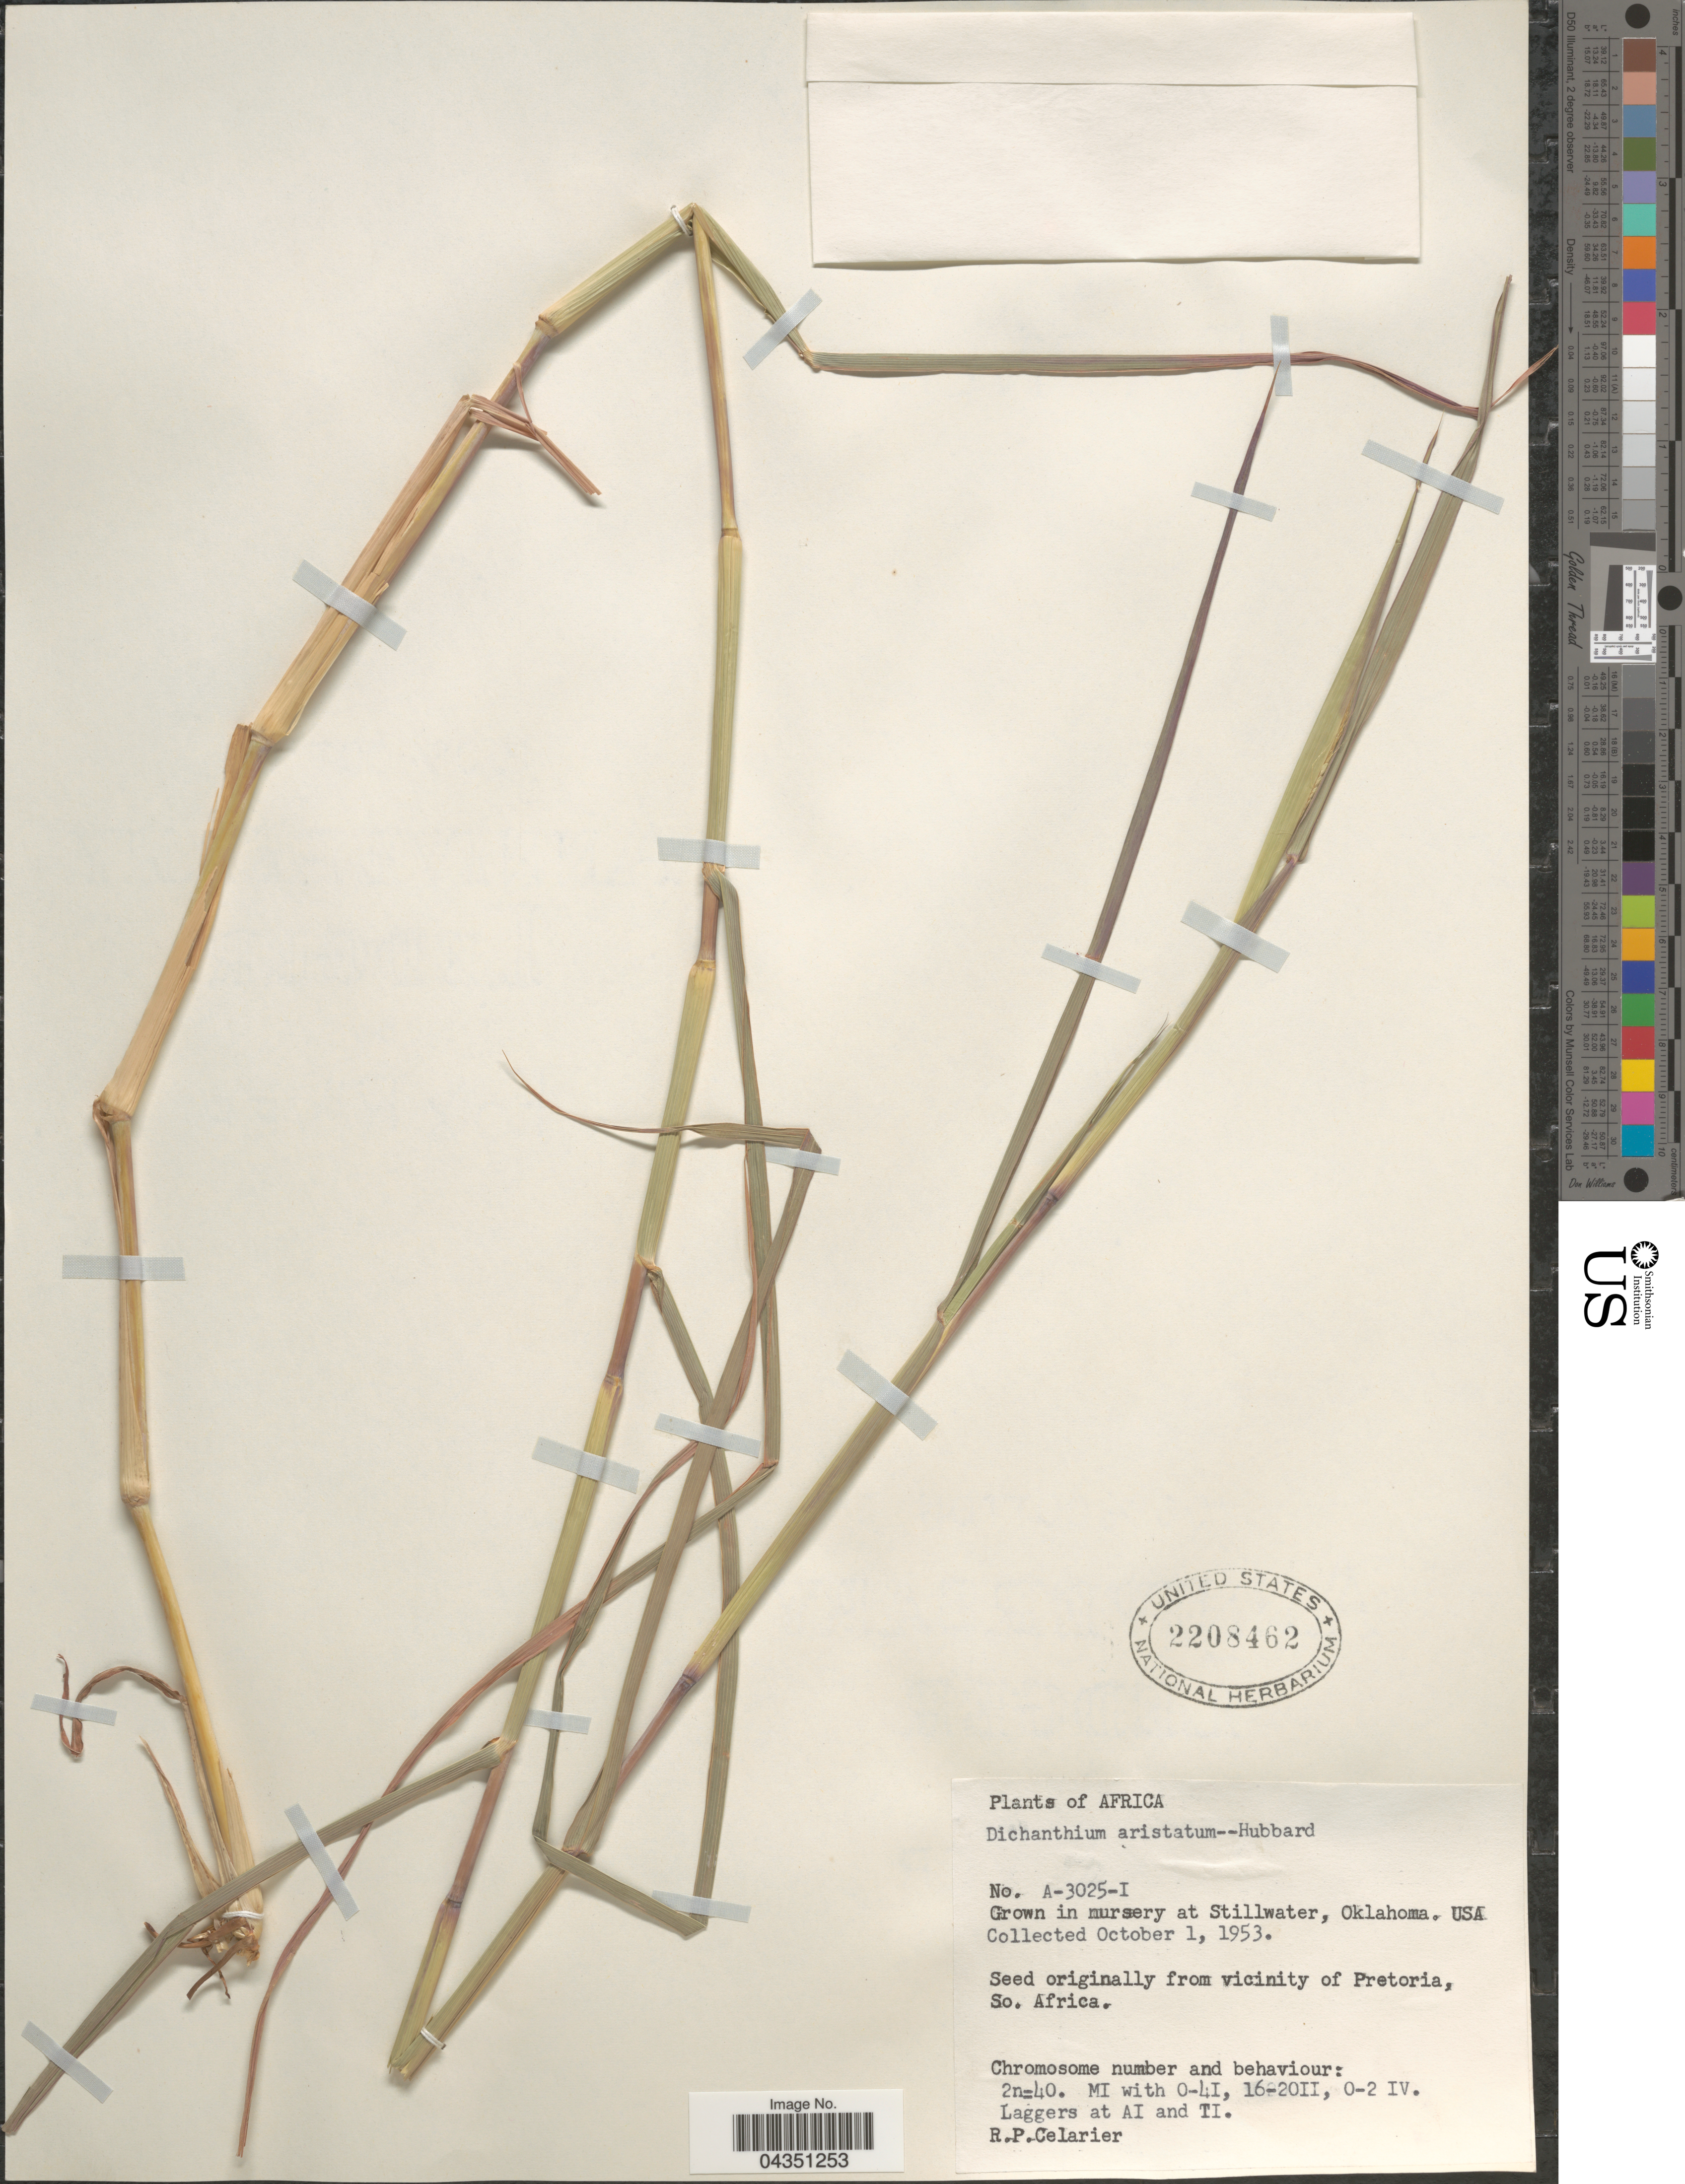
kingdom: Plantae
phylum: Tracheophyta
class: Liliopsida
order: Poales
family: Poaceae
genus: Dichanthium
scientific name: Dichanthium aristatum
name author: (Poir.) C.E. Hubb.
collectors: R. Celarier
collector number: A-3025-I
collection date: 1953-10-01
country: United States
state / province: Oklahoma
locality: In nursery at Stillwater.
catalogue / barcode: US 2208462